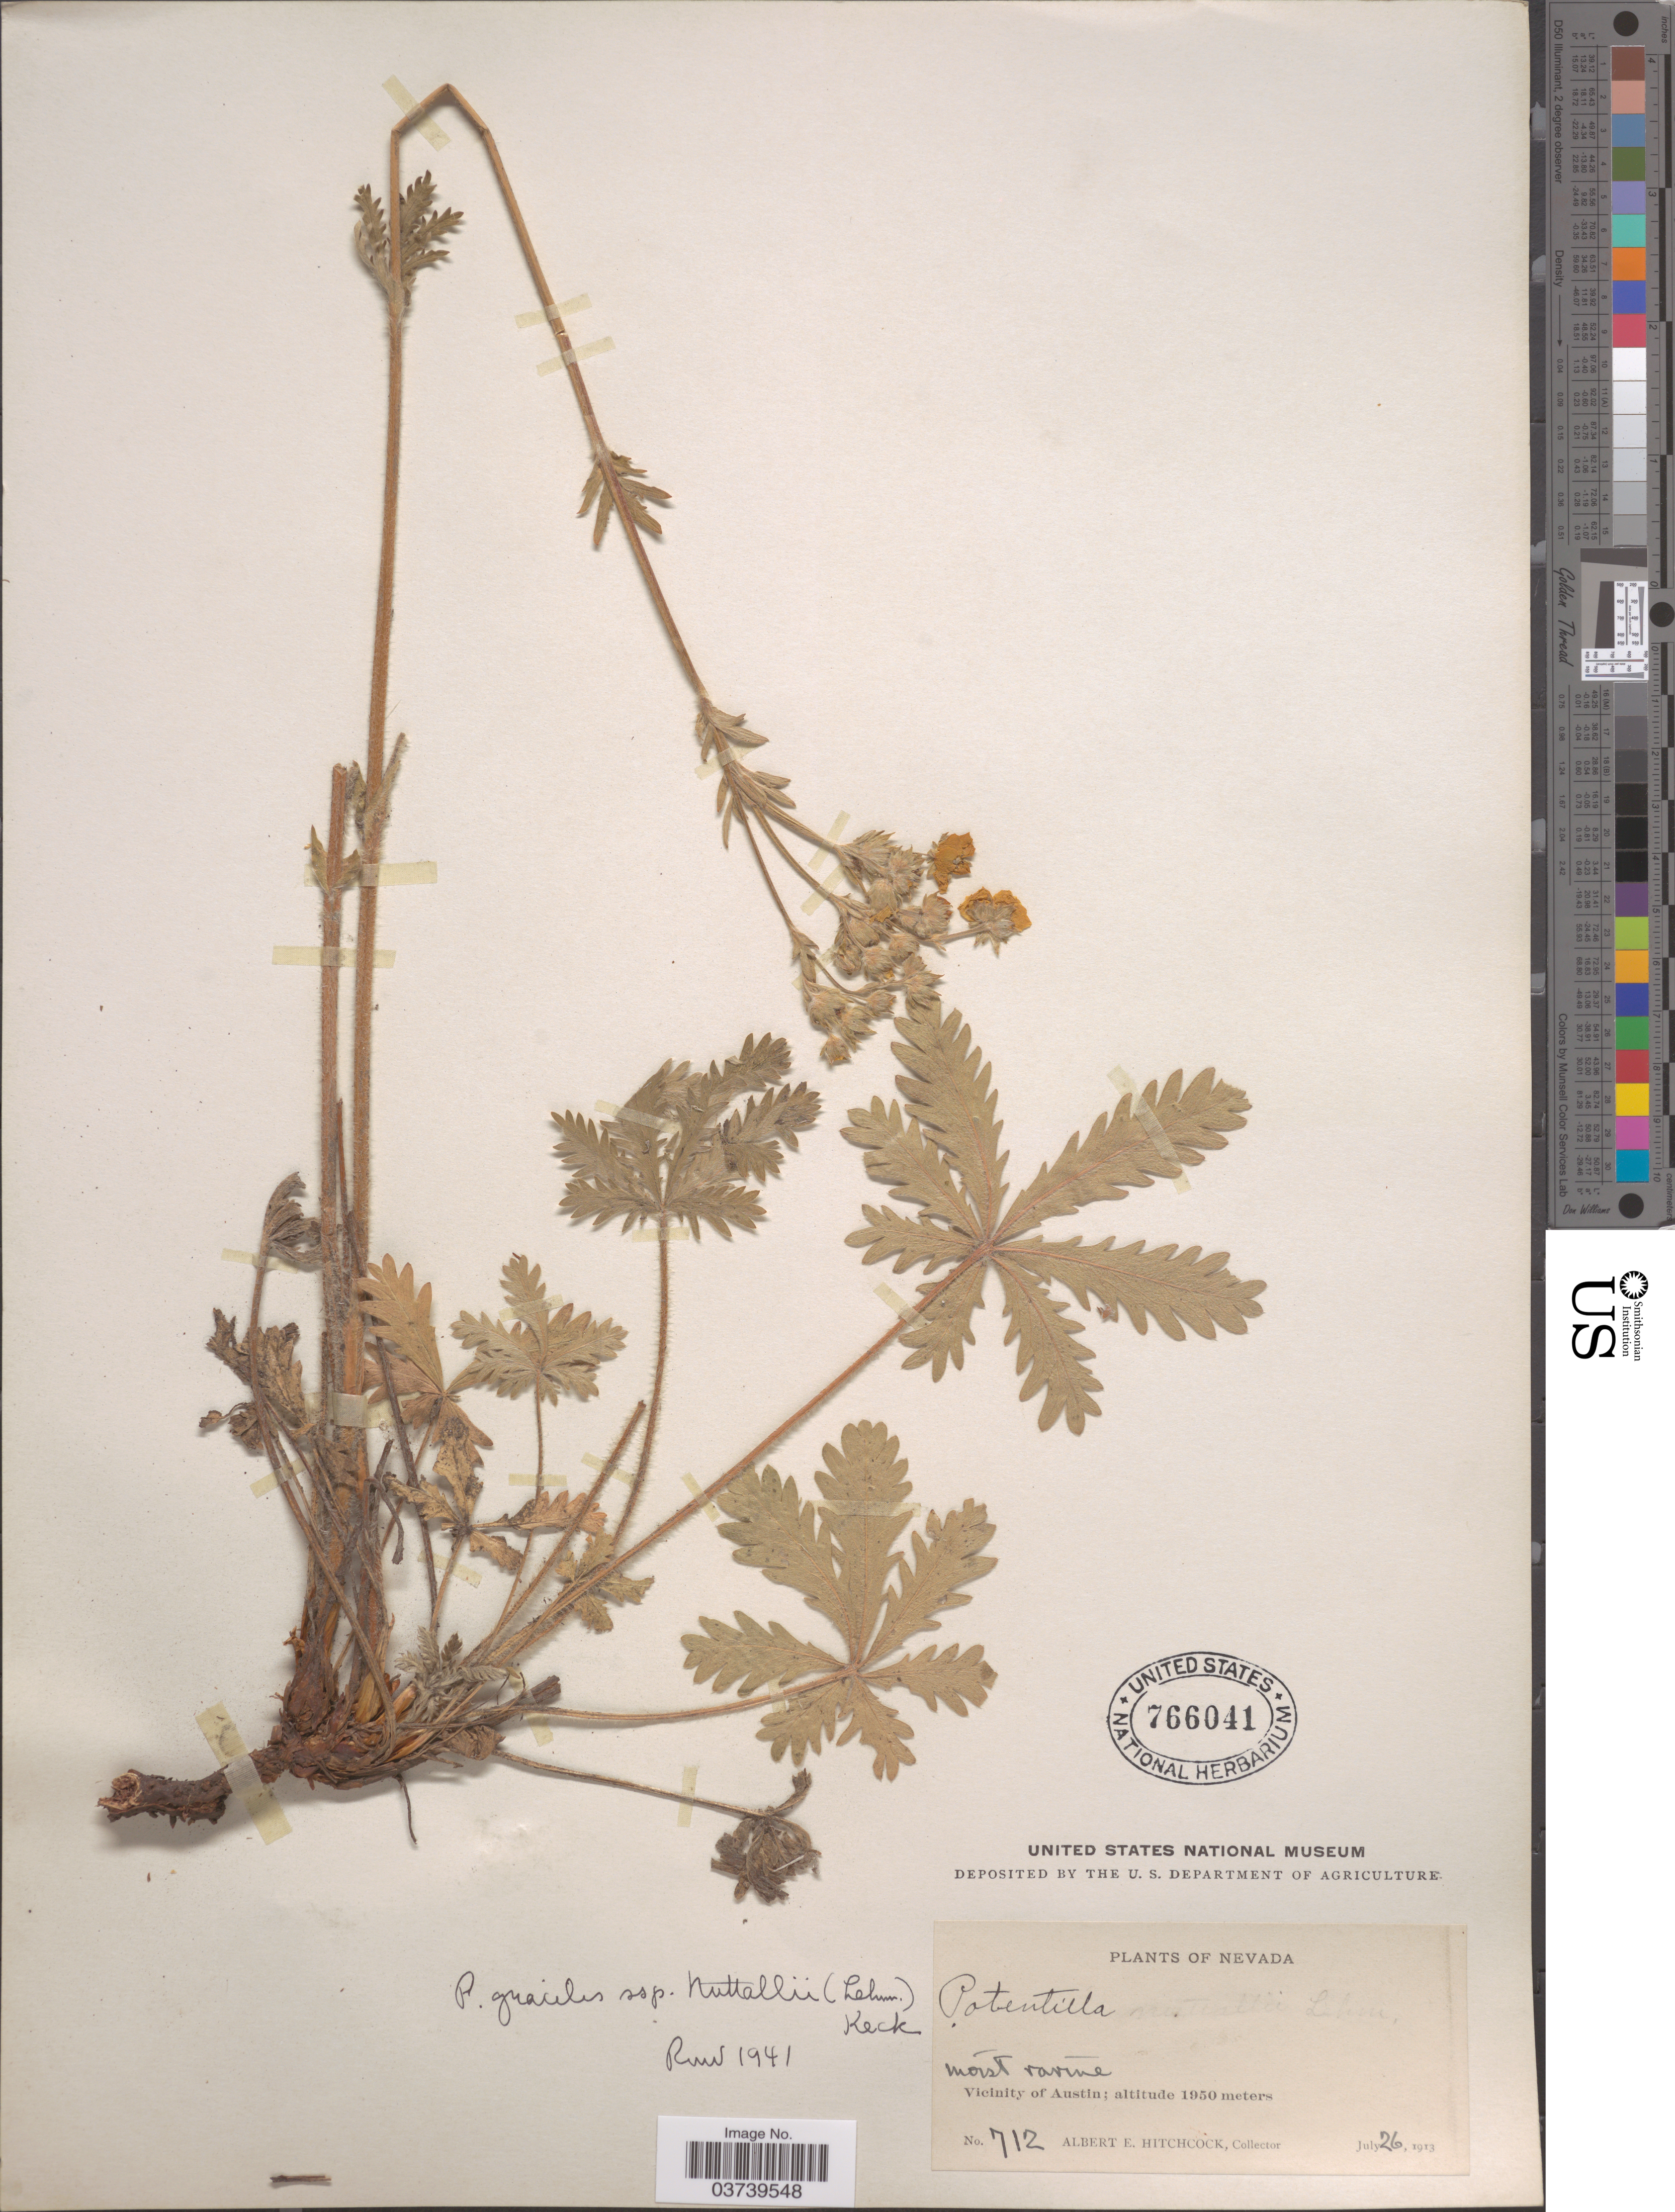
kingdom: Plantae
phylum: Tracheophyta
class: Magnoliopsida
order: Rosales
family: Rosaceae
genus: Potentilla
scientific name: Potentilla gracilis var. fastigiata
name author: (Nutt.) S. Watson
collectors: A. Hitchcock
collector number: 712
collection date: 1913-07-26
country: United States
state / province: Nevada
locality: Vicinity of Austin.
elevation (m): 1950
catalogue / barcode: US 766041